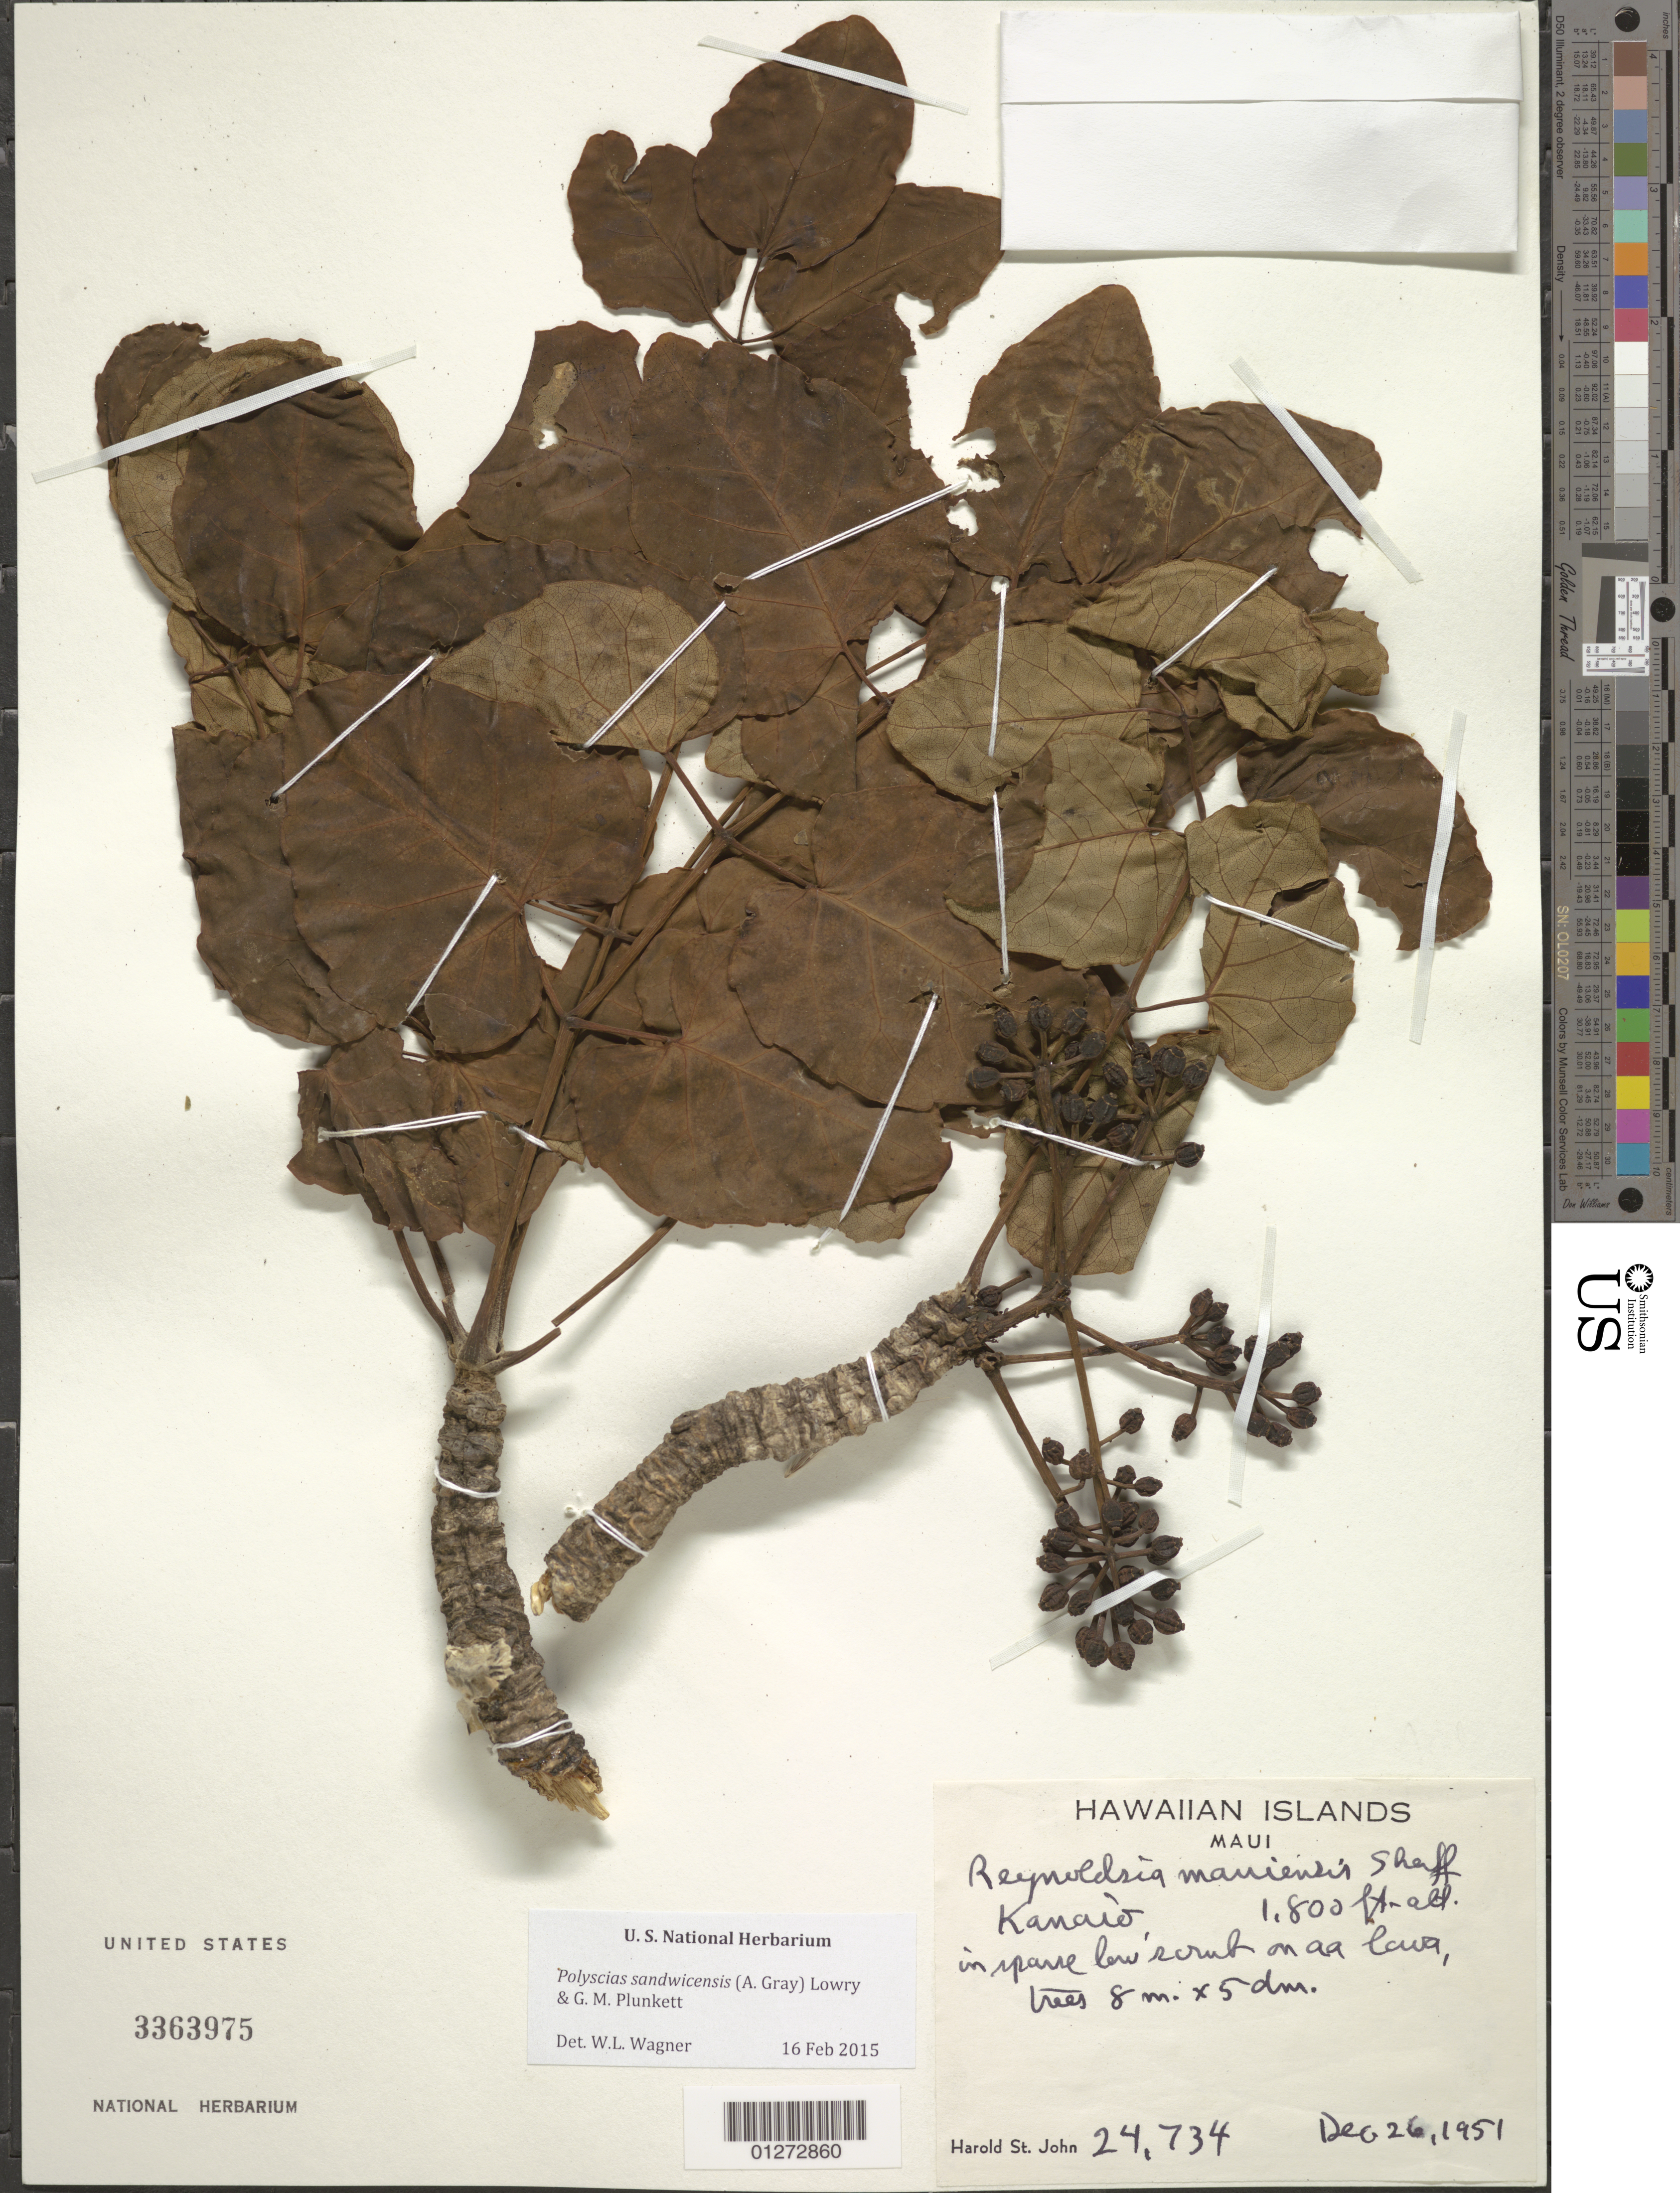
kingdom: Plantae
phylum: Tracheophyta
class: Magnoliopsida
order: Apiales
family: Araliaceae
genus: Polyscias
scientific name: Polyscias sandwicensis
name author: (A. Gray) Lowry & G. M. Plunkett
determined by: Wagner, W. L., (BOT), Smithsonian Institution - National Museum of Natural History (UNITED STATES)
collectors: H. St. John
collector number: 24734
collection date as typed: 26 Dec 1951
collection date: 1951-12-26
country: United States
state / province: Hawaii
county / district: Maui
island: Maui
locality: Kanaio, in scrub on aa lava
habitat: Sparse low scrub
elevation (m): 549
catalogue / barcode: US 3363975